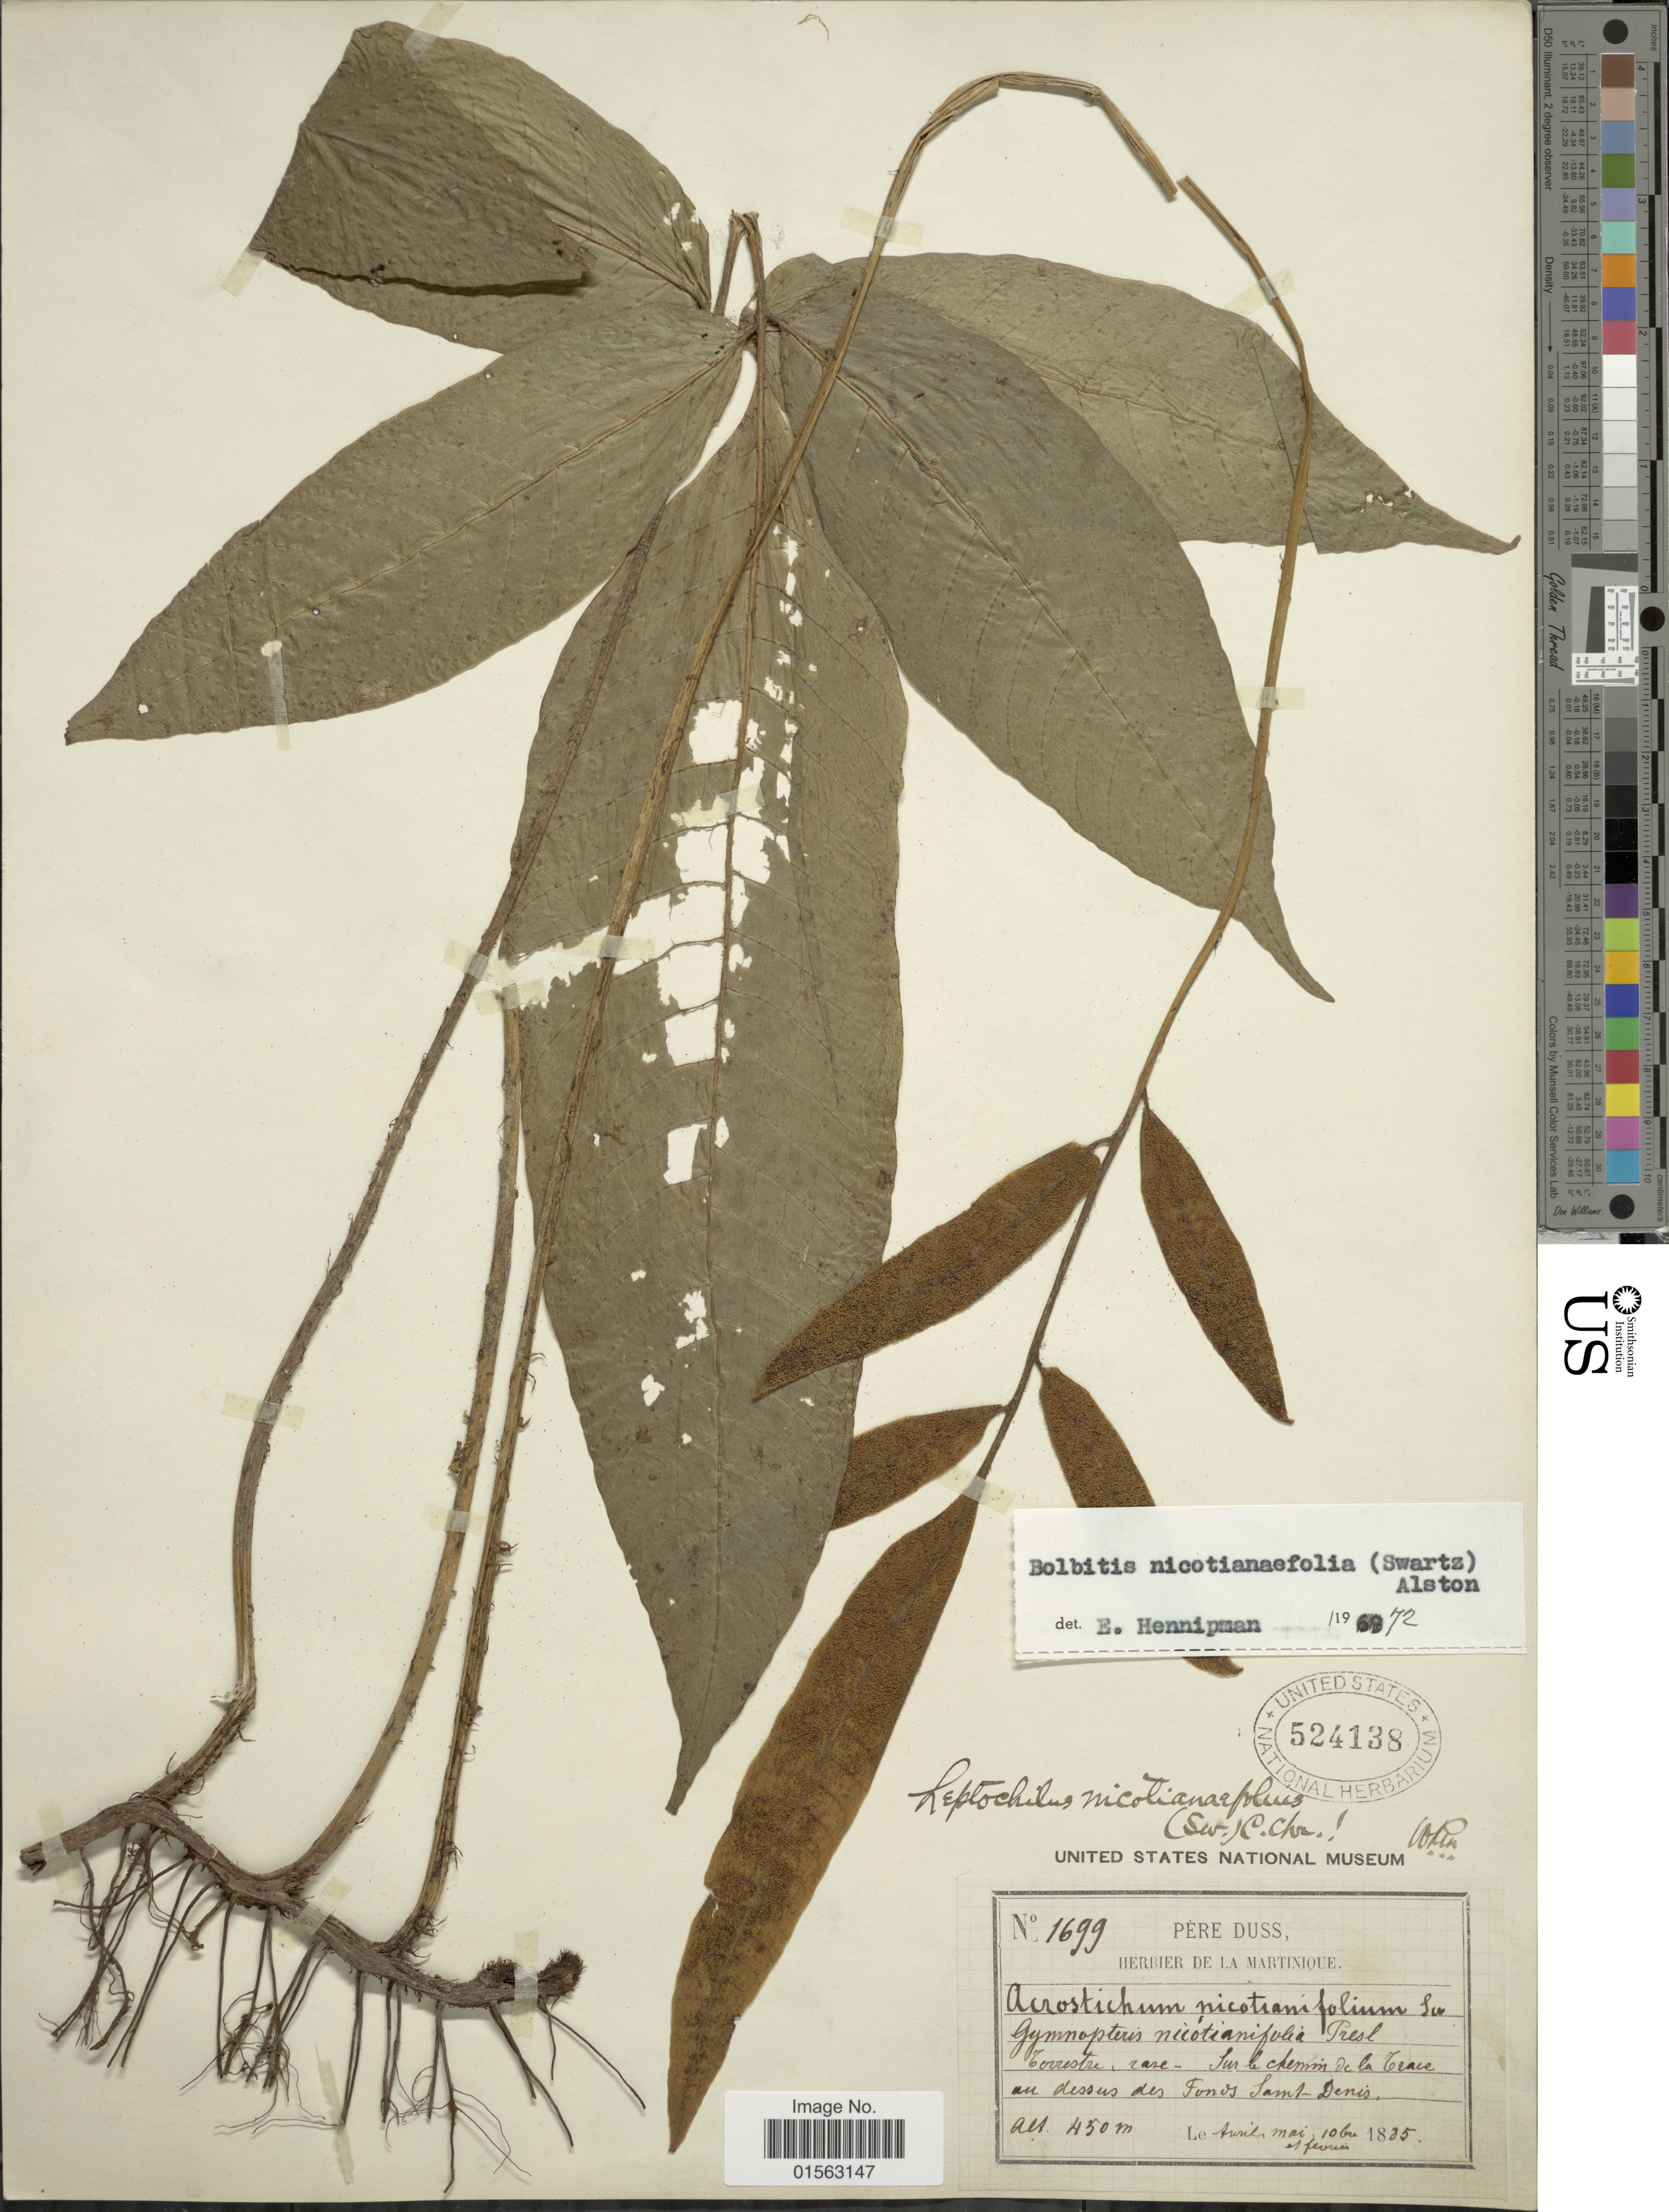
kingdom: Plantae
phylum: Tracheophyta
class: Polypodiopsida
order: Polypodiales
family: Dryopteridaceae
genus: Mickelia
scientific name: Mickelia nicotianifolia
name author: (Sw.) R.C. Moran et al.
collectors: Père Duss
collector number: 1699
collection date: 1885-04/1885-12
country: Martinique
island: Martinique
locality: Terrestre, rare, sur le chemin de la Trace au dessus des Fonds Saint- Denis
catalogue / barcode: US 524138